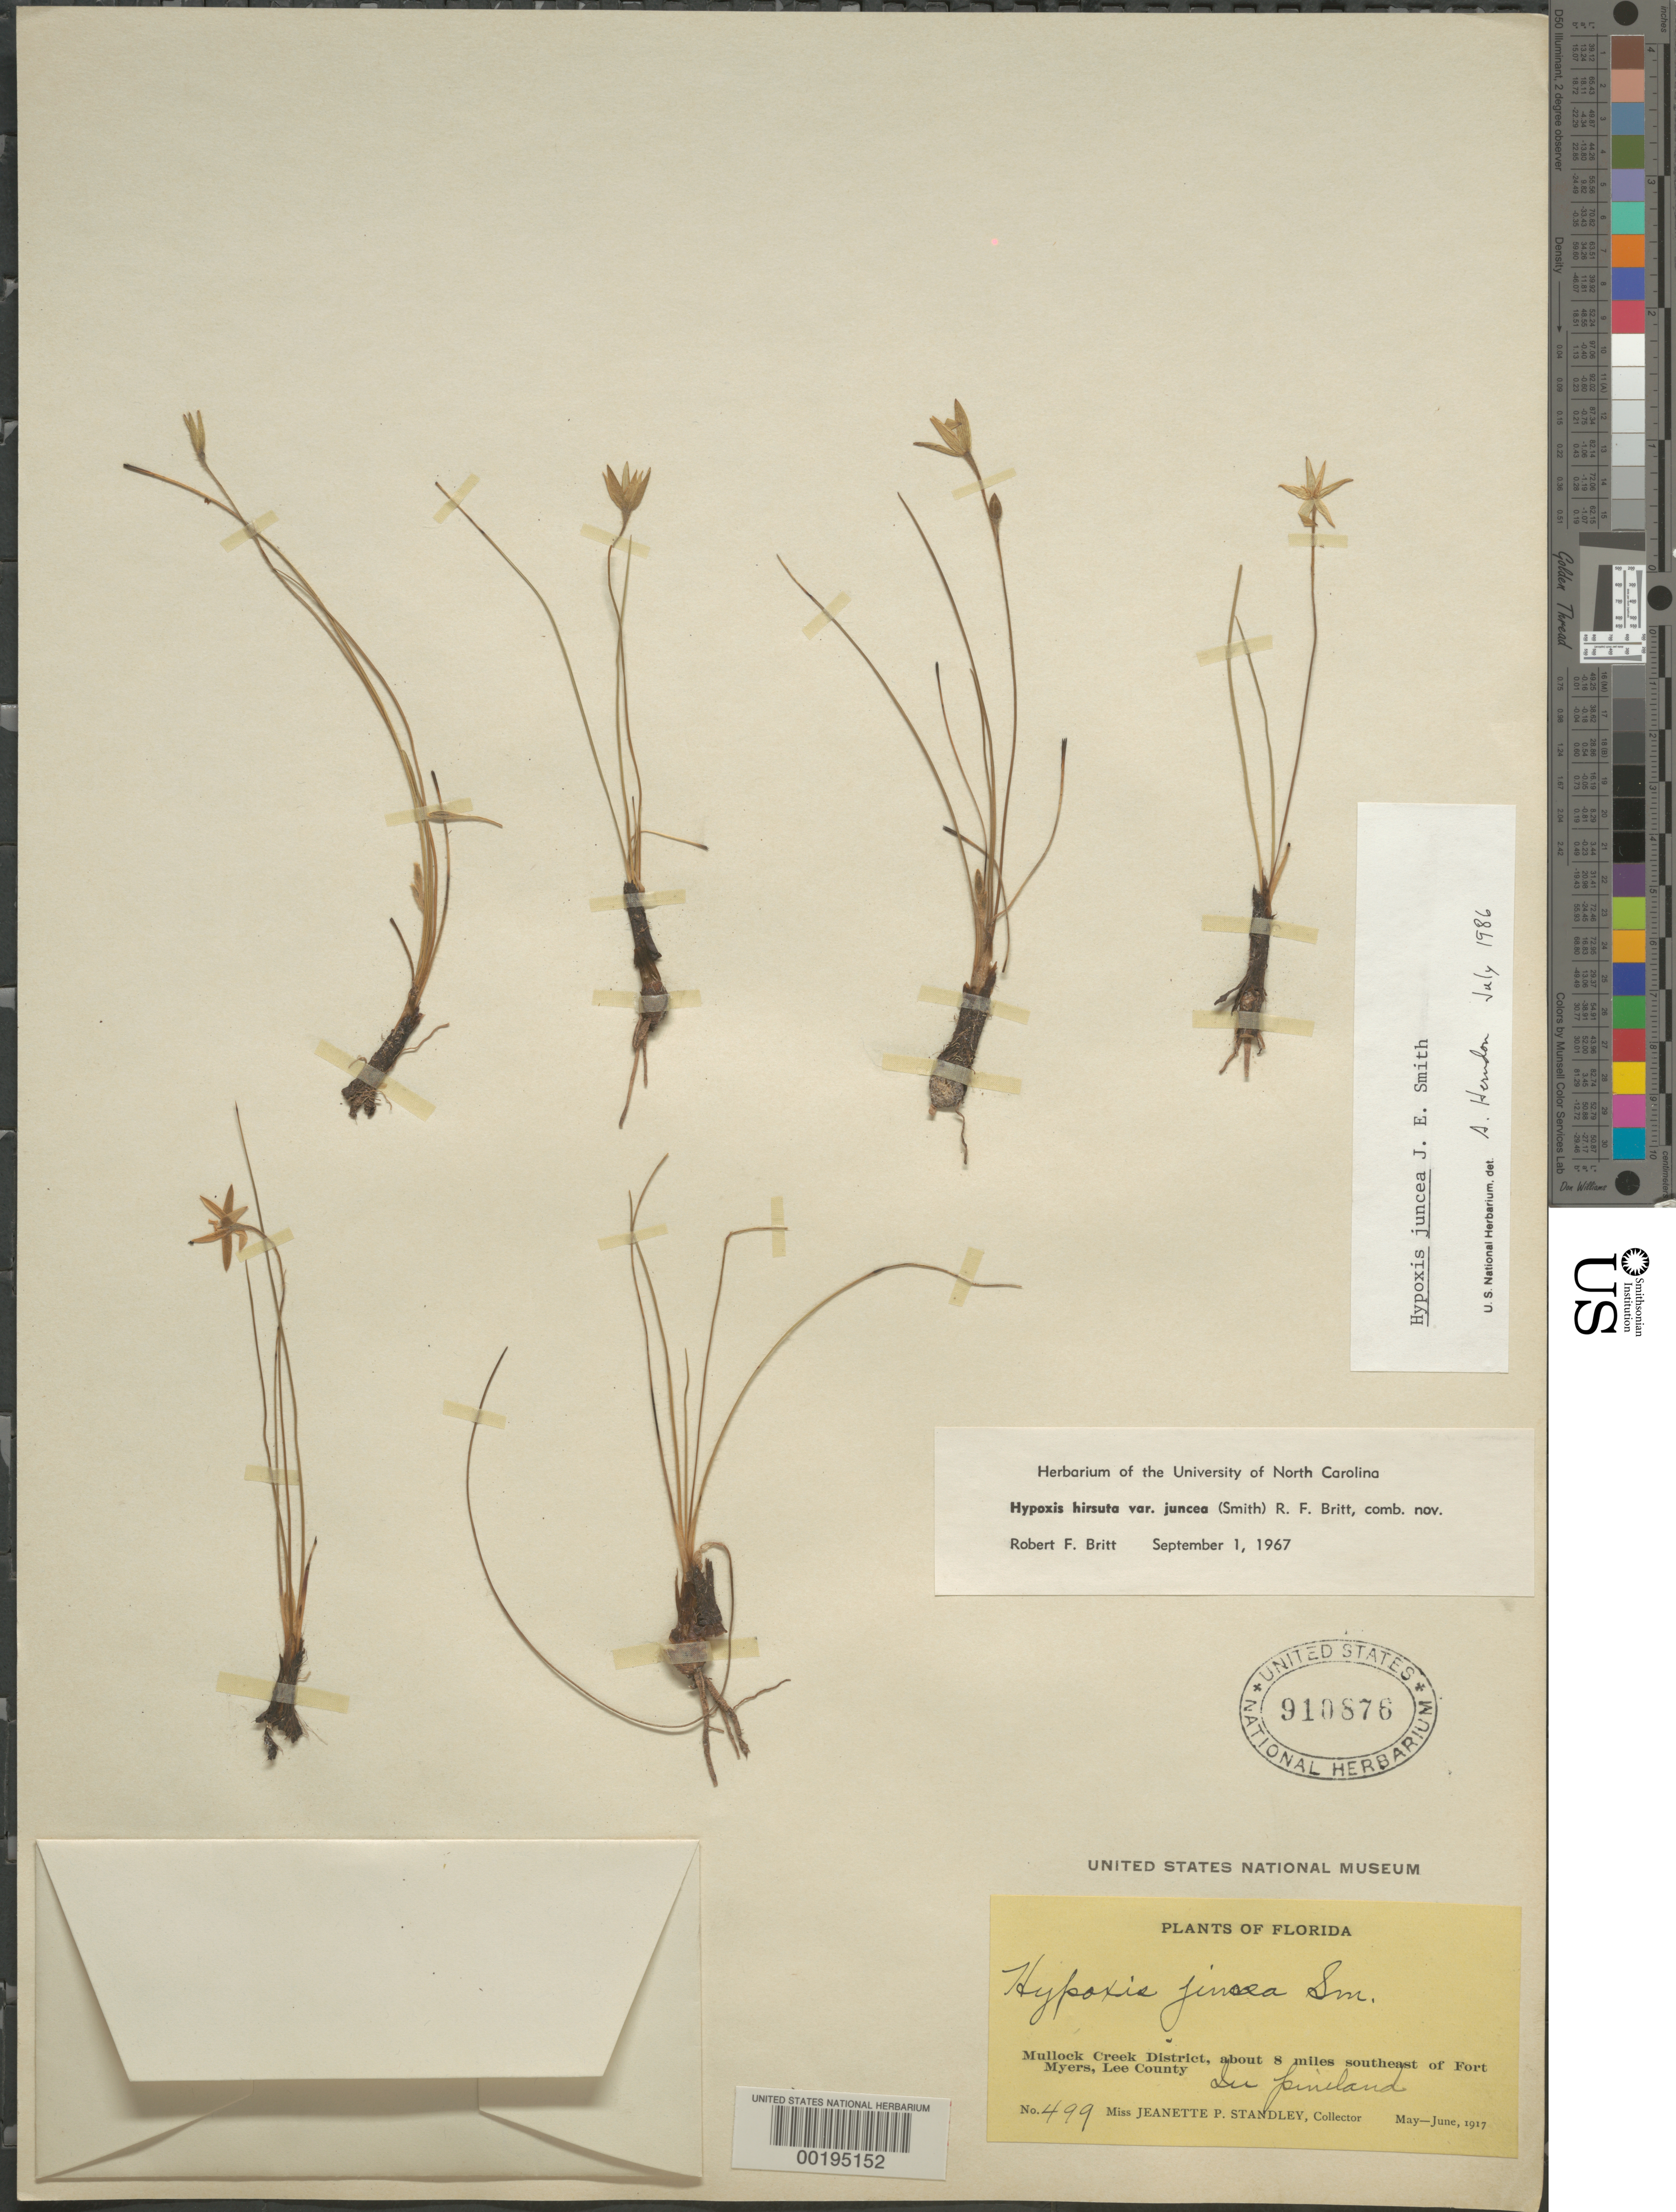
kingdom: Plantae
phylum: Tracheophyta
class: Liliopsida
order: Asparagales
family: Hypoxidaceae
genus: Hypoxis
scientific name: Hypoxis juncea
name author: Small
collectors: J. P. Standley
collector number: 499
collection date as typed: May 1917 to -- Jun 1917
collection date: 1917-05/1917-06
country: United States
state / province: Florida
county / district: Lee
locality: Mullock creek dist., about 8 mi se of fort myers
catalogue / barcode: US 910876